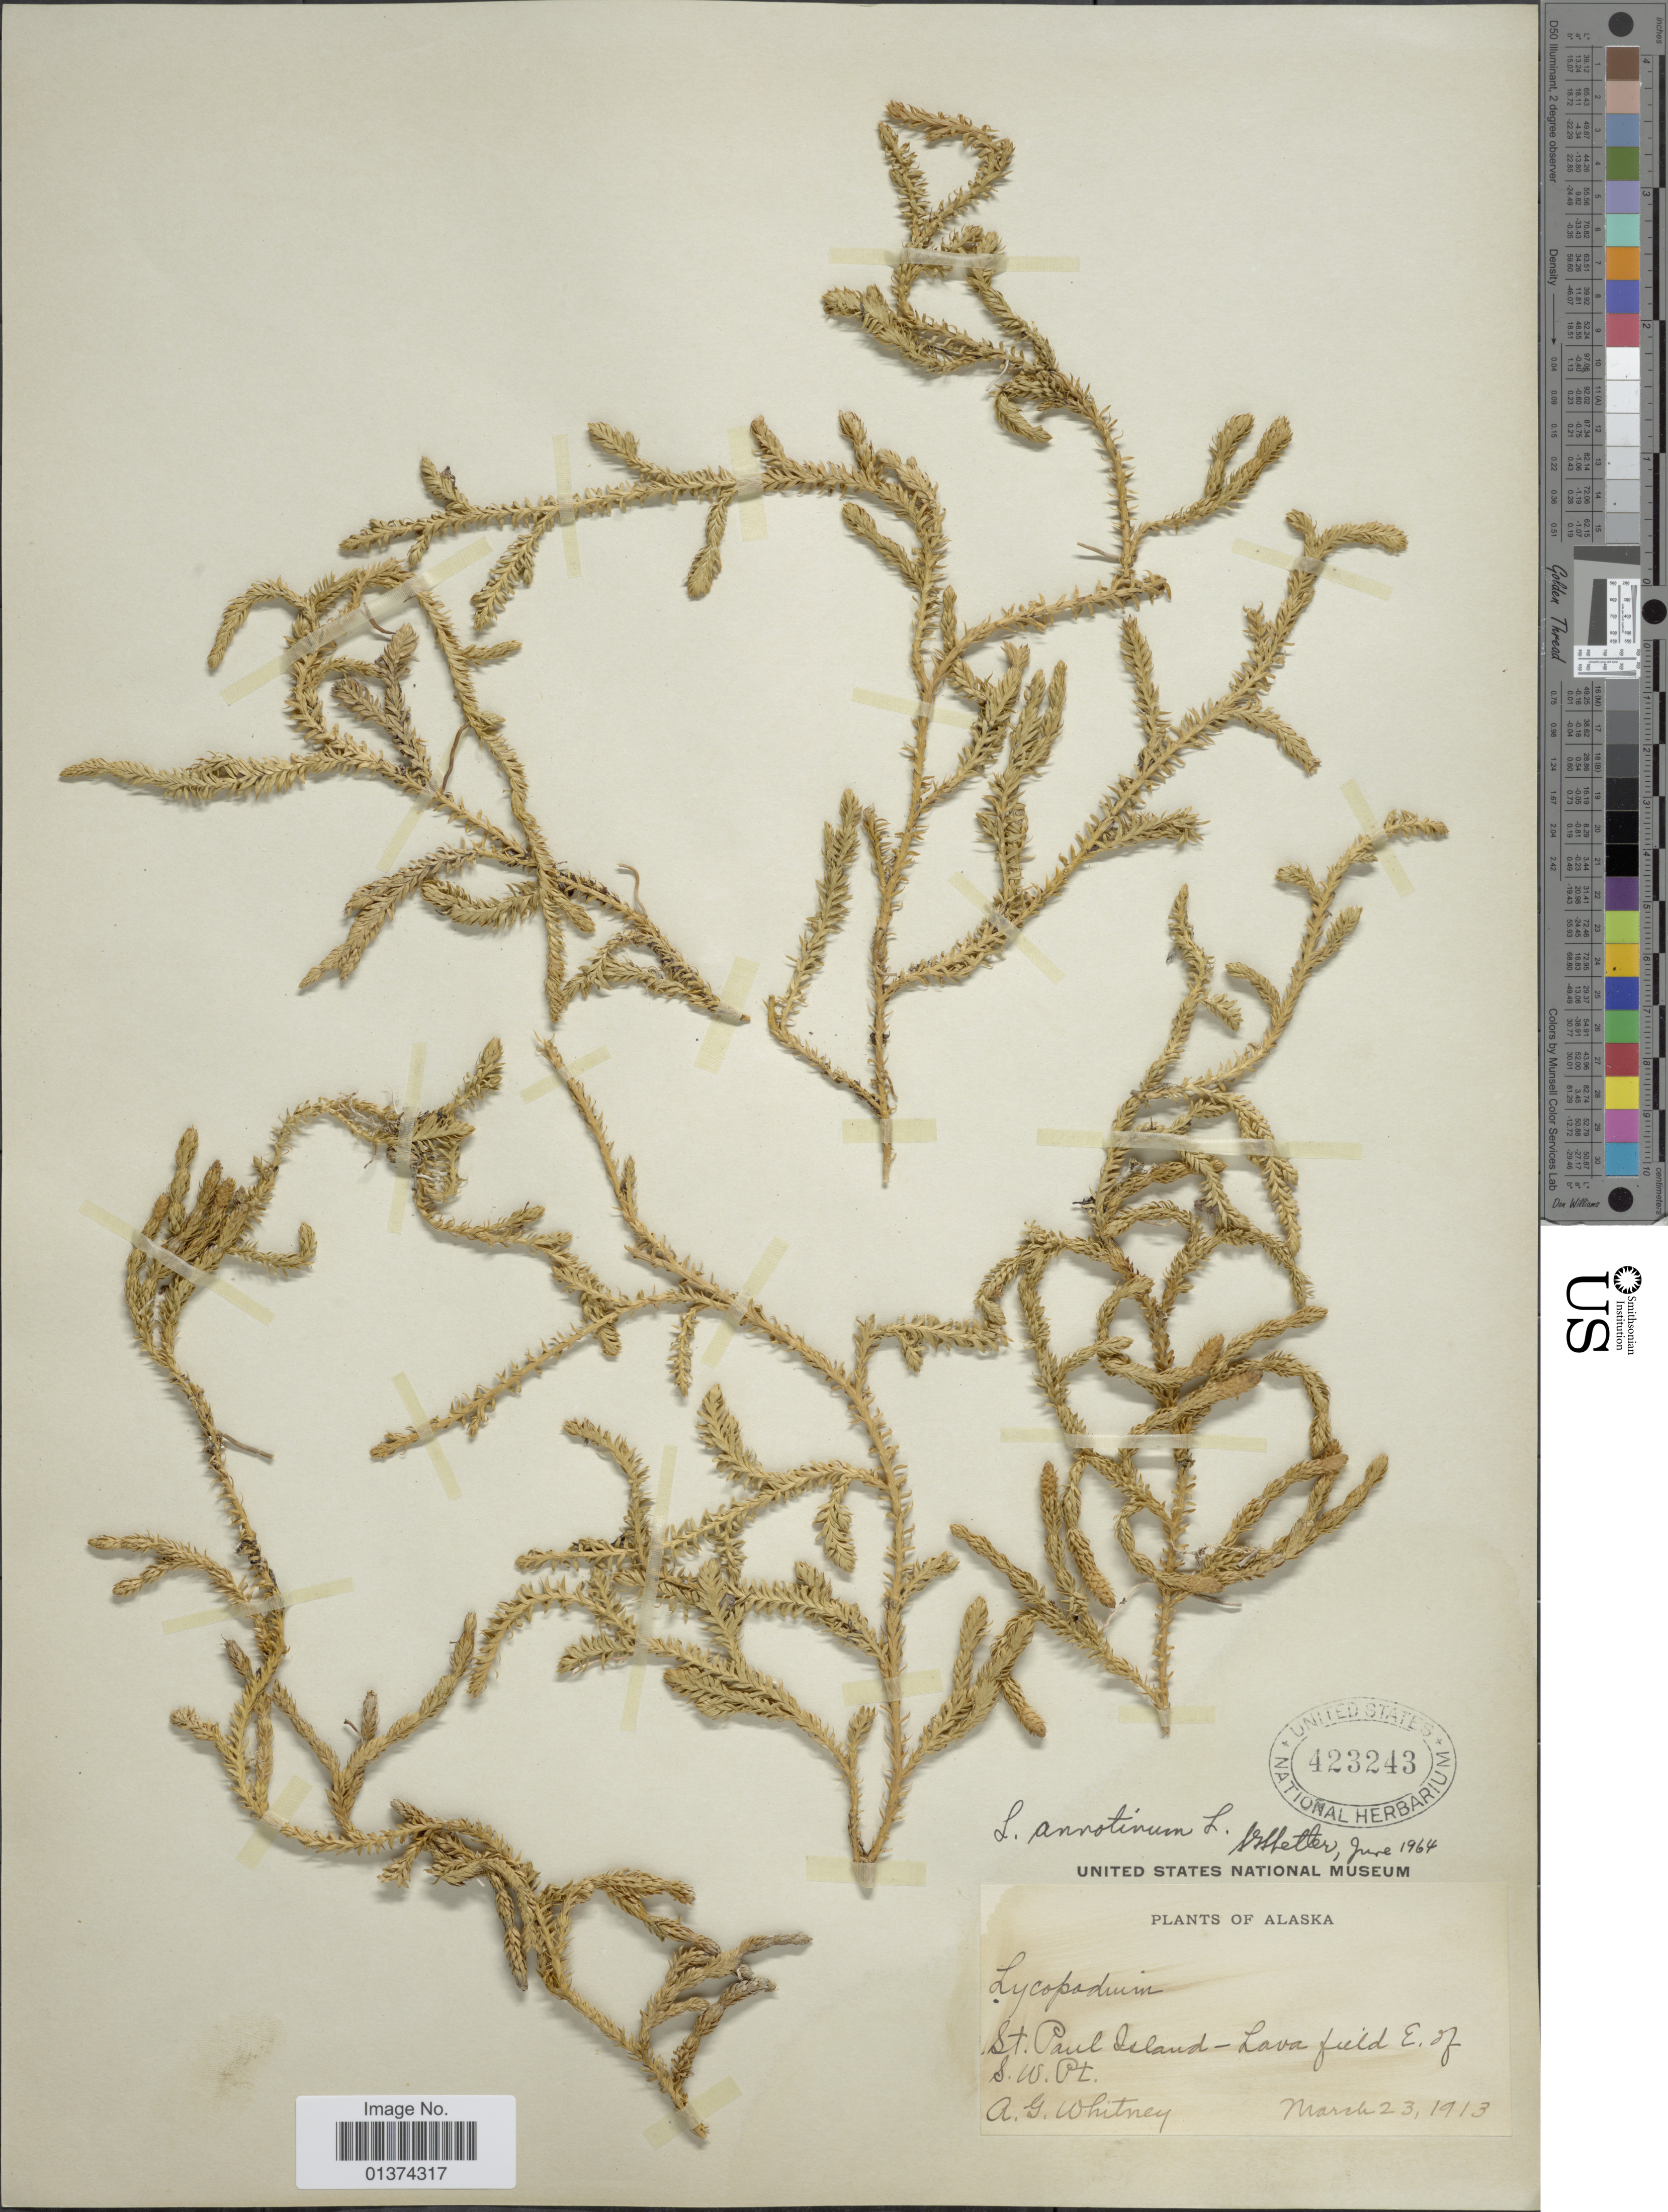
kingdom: Plantae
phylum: Tracheophyta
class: Lycopodiopsida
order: Lycopodiales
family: Lycopodiaceae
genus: Spinulum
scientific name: Spinulum annotinum subsp. annotinum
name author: (L.) A. Haines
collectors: A. Whitney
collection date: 1913-03-23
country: United States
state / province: Alaska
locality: St Paul Island-Lavafield E of S W Pt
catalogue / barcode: US 423243